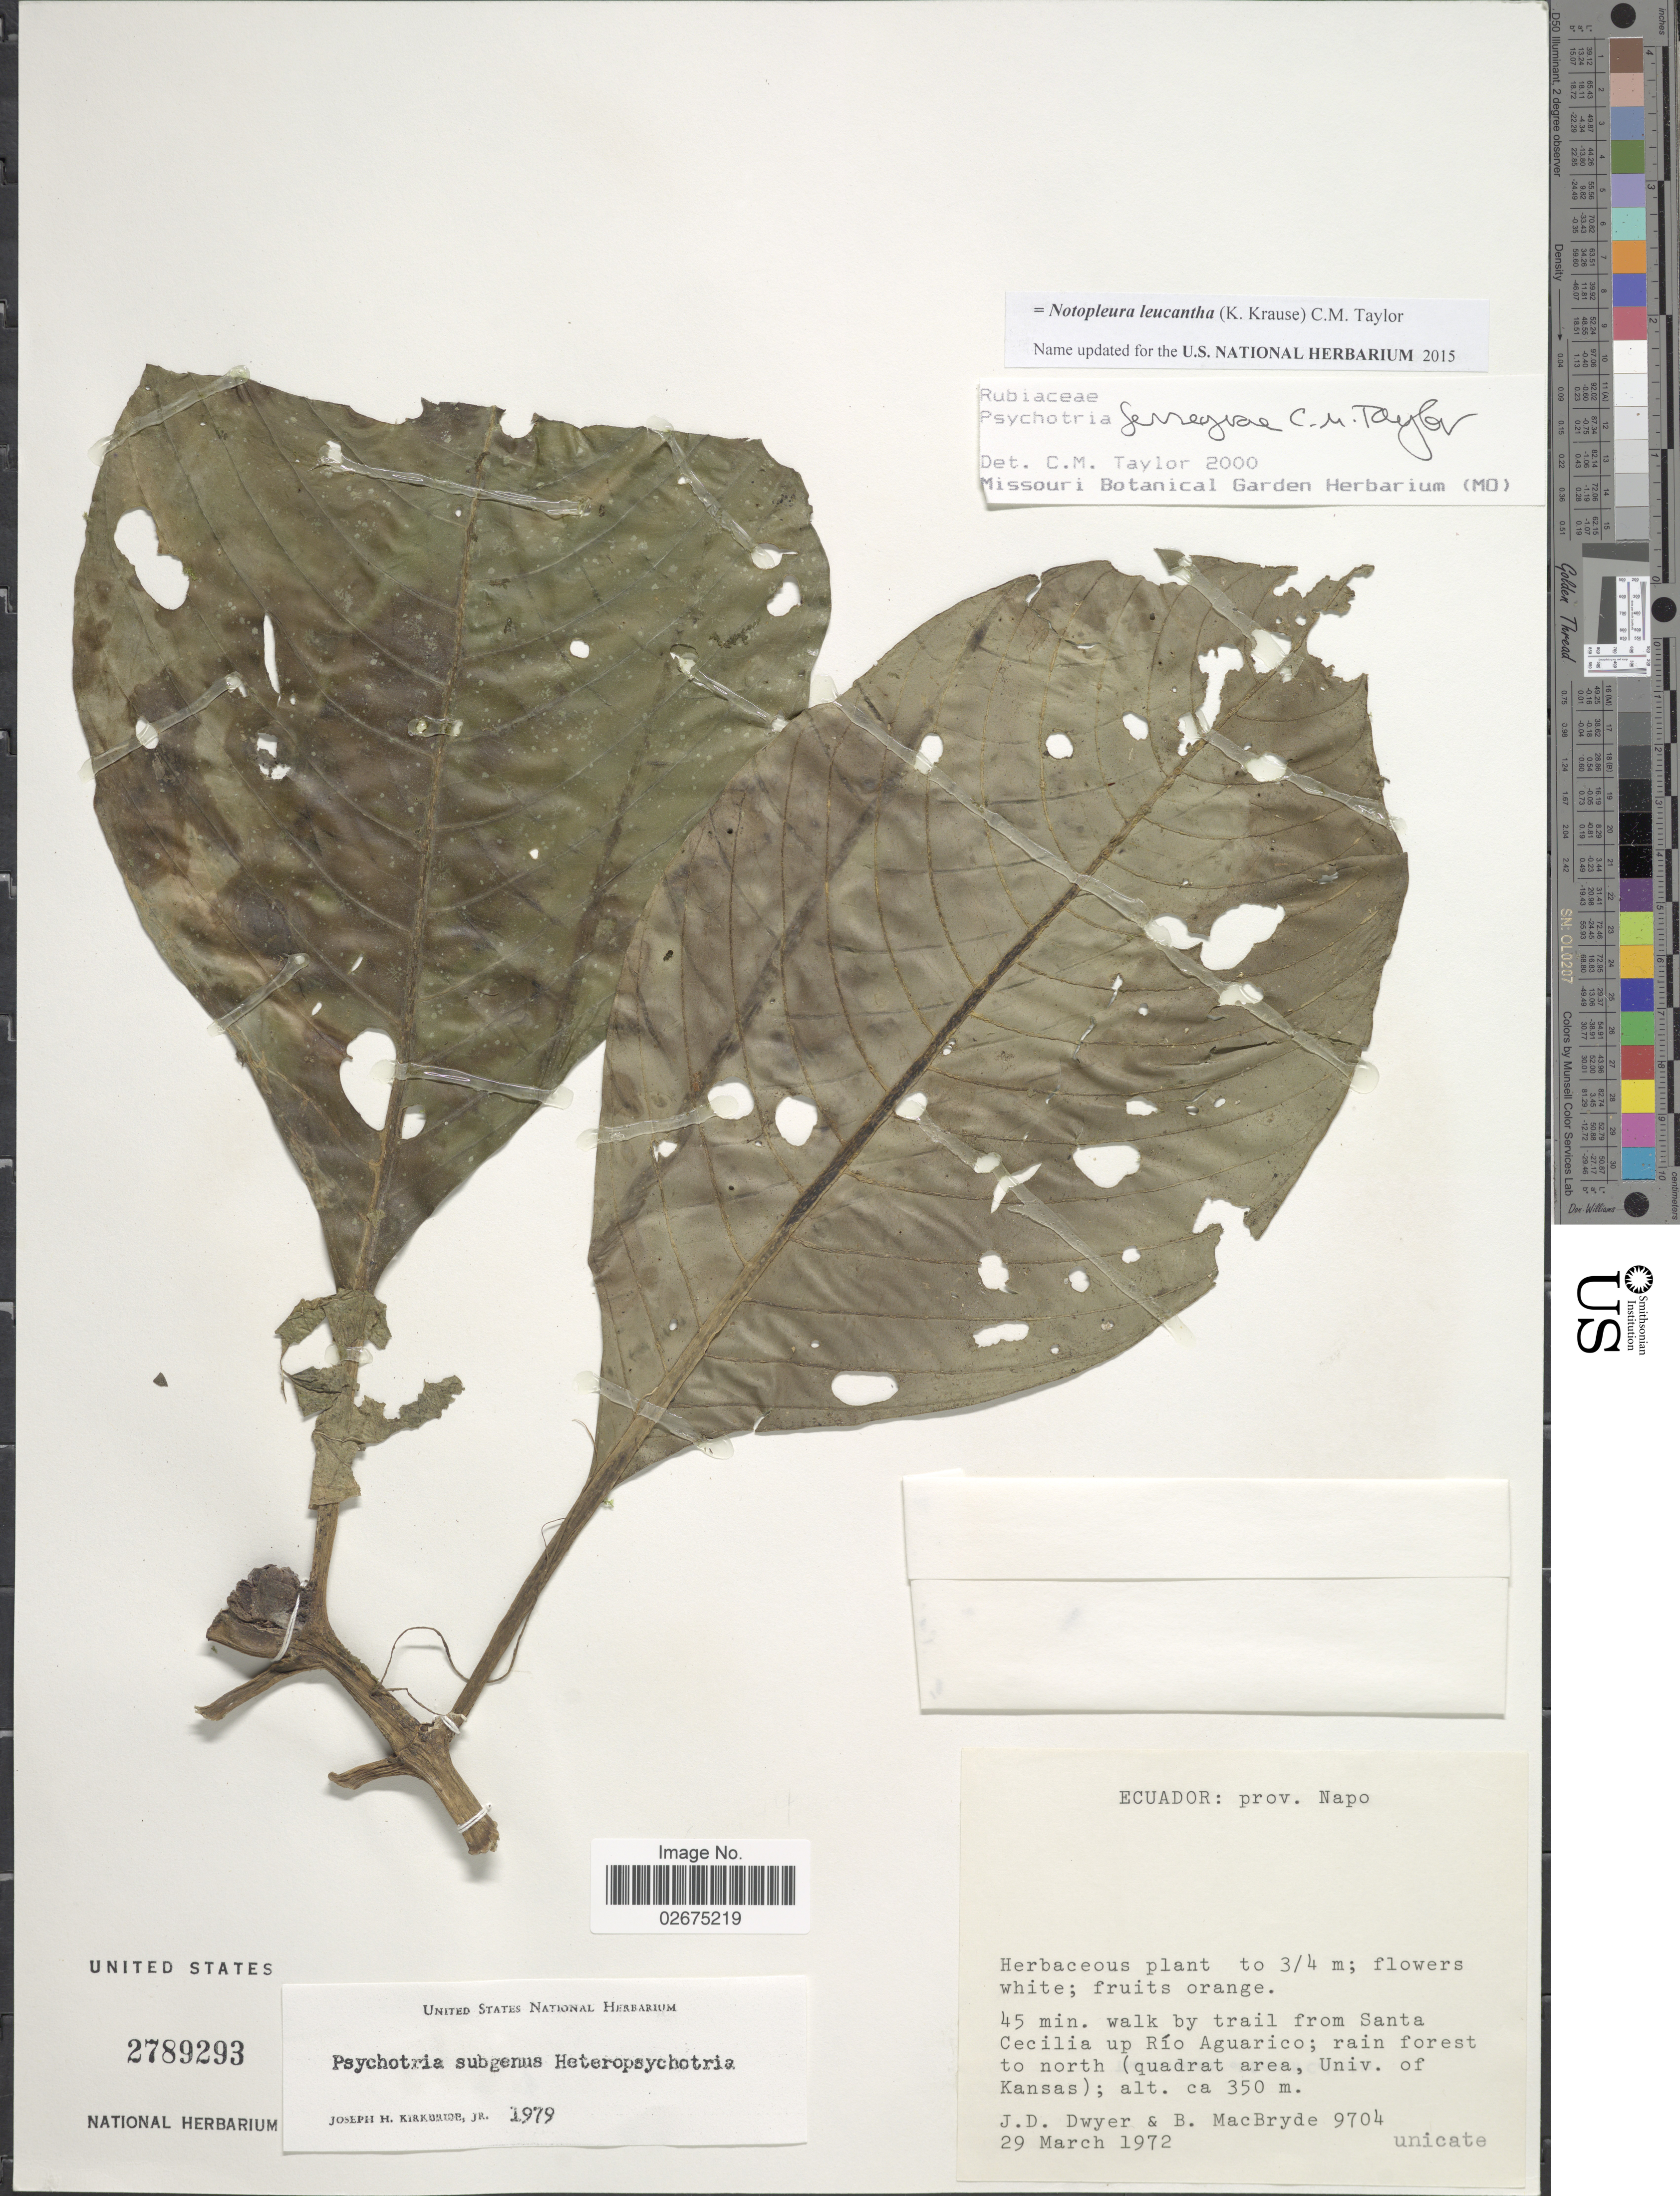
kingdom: Plantae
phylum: Tracheophyta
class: Magnoliopsida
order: Gentianales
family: Rubiaceae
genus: Notopleura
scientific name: Notopleura leucantha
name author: (K. Krause) C.M. Taylor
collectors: J. D. Dwyer & B. MacBryde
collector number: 9704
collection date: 1972-03-29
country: Ecuador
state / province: Napo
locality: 45 min. walk by trail from Santa Cecilia up Río Aguarico; rain forest to north (quadrat area, Univ. of Kansas)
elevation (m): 350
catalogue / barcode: US 2789293